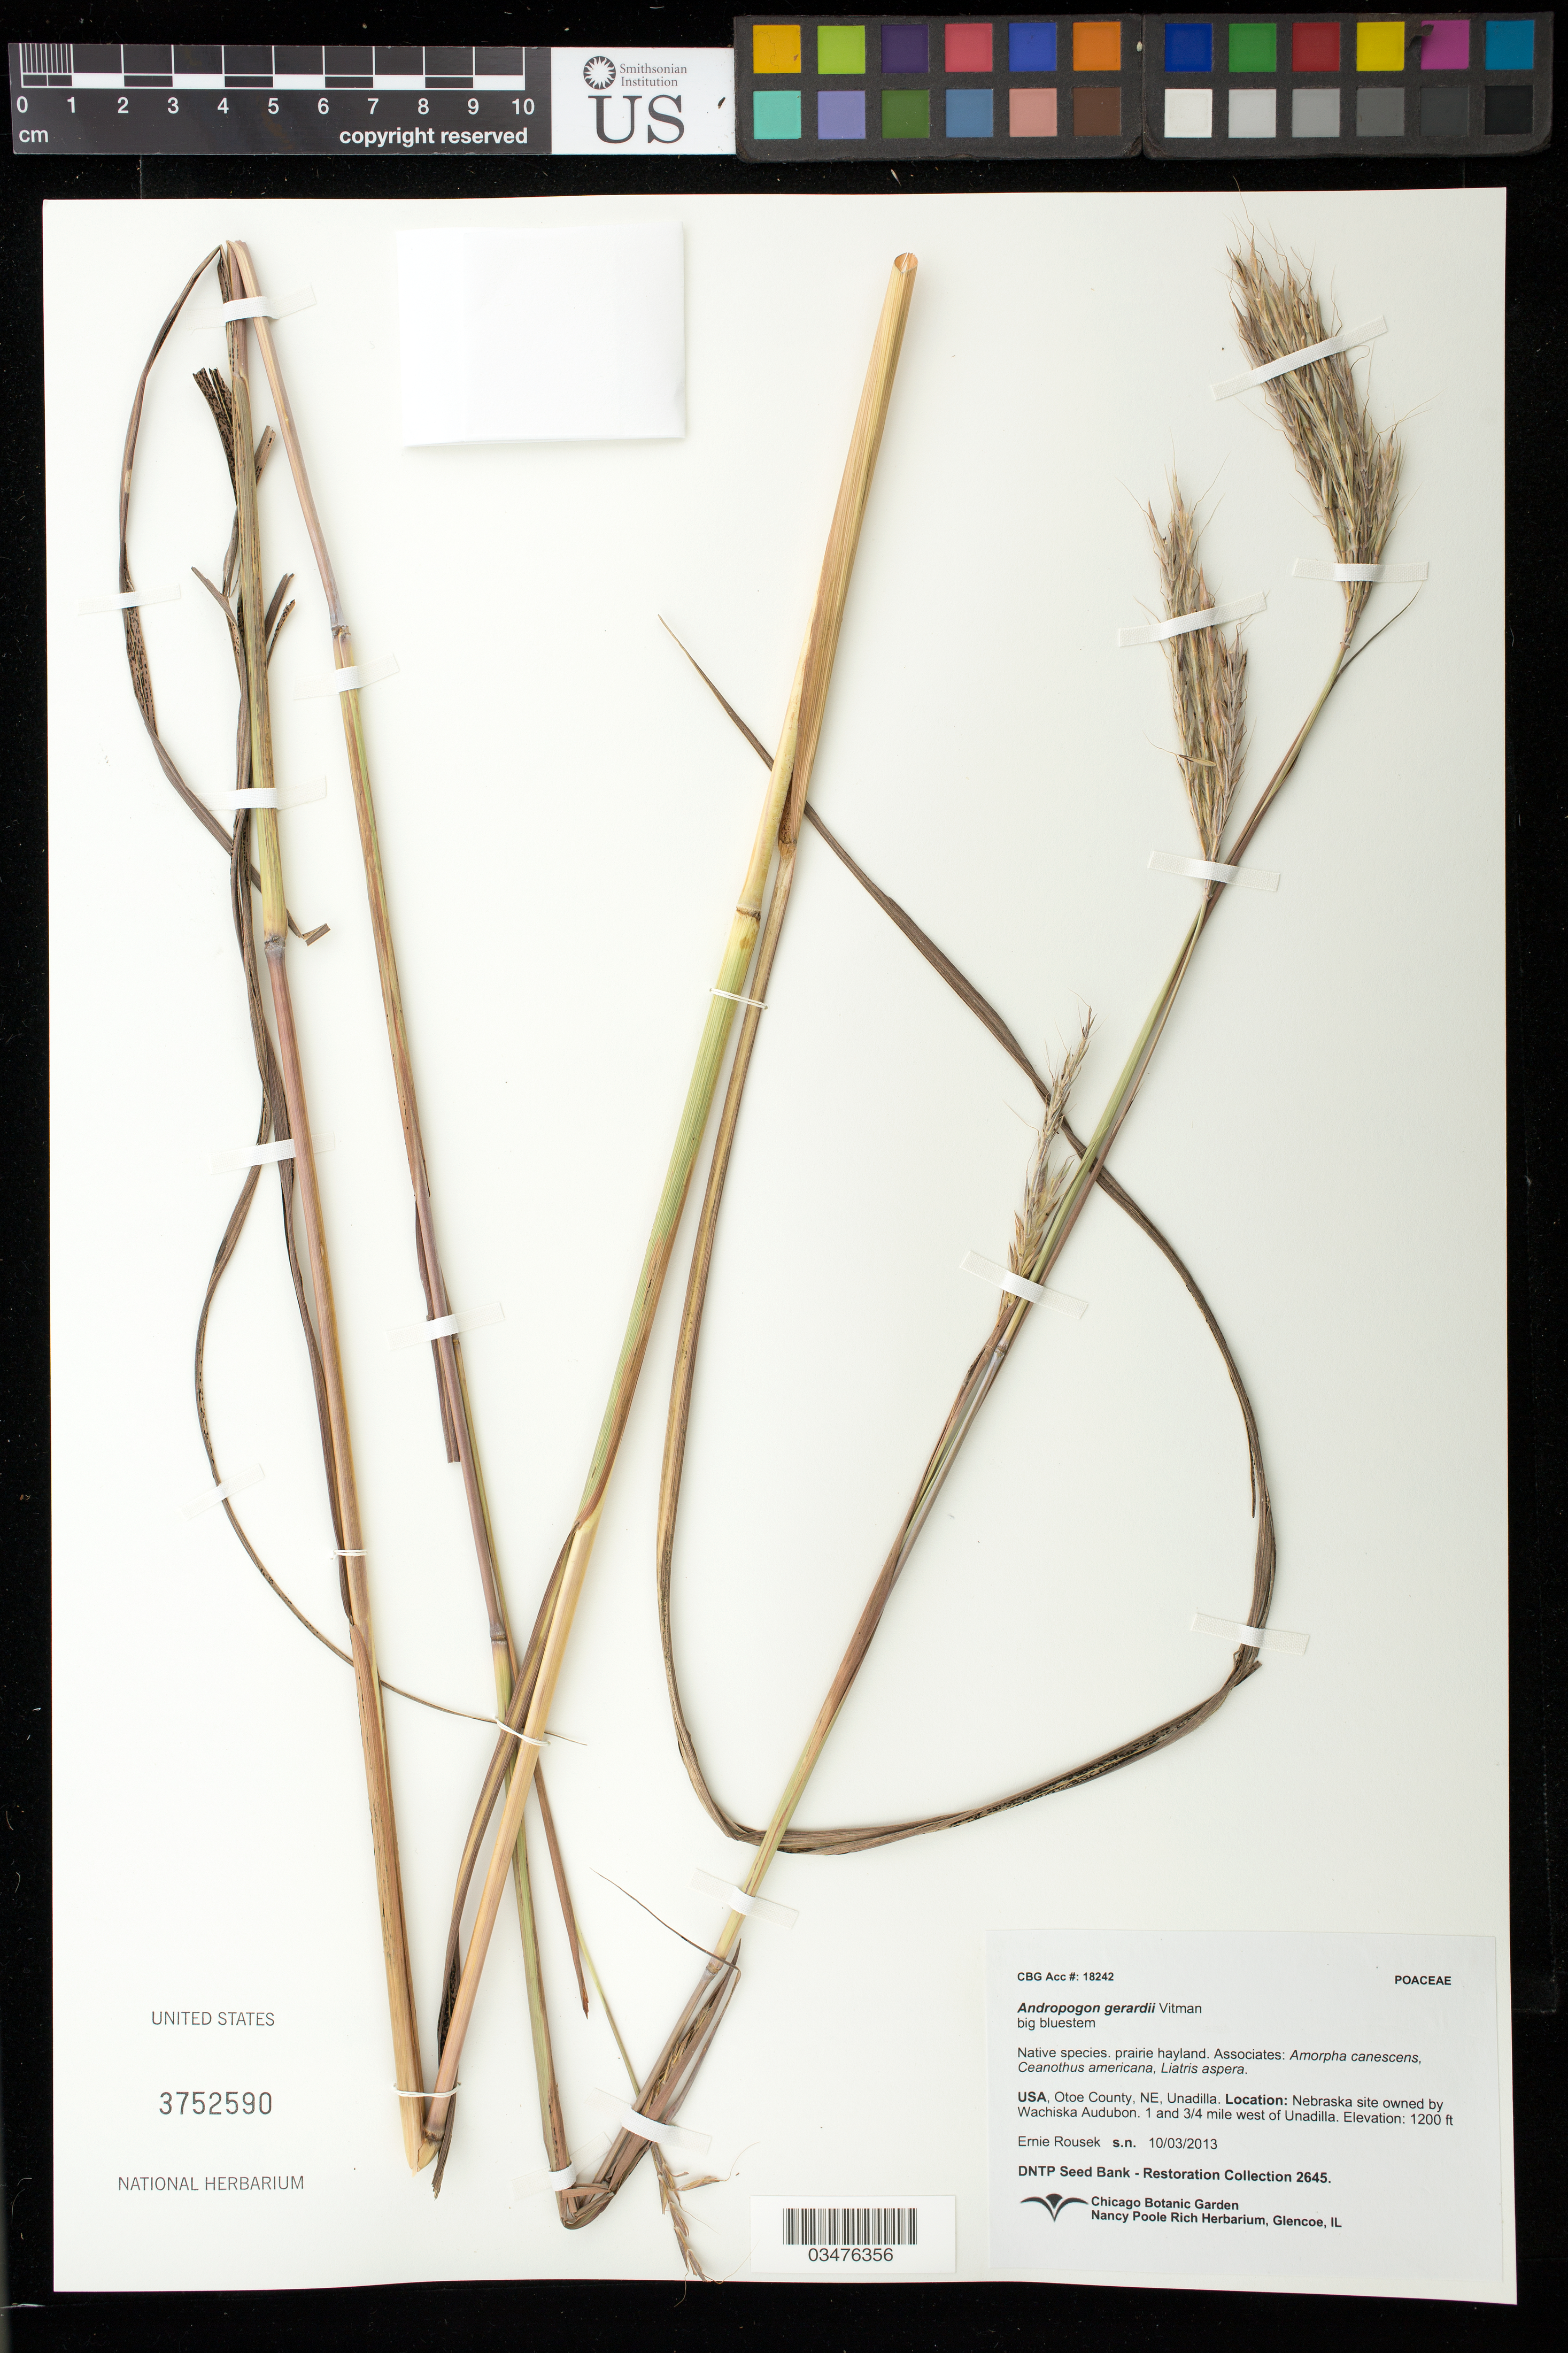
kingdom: Plantae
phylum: Tracheophyta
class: Liliopsida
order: Poales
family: Poaceae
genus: Andropogon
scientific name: Andropogon gerardii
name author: Vitman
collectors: E. Rousek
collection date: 2013-10-03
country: United States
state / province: Nebraska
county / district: Otoe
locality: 1 and 3/4 mi. west of Unadilla, site owned by Wachiska Audubon.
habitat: Prairie hayland. With Amorpha canescens, Ceanothus americana, Liatris aspera.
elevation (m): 366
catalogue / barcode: US 3752590